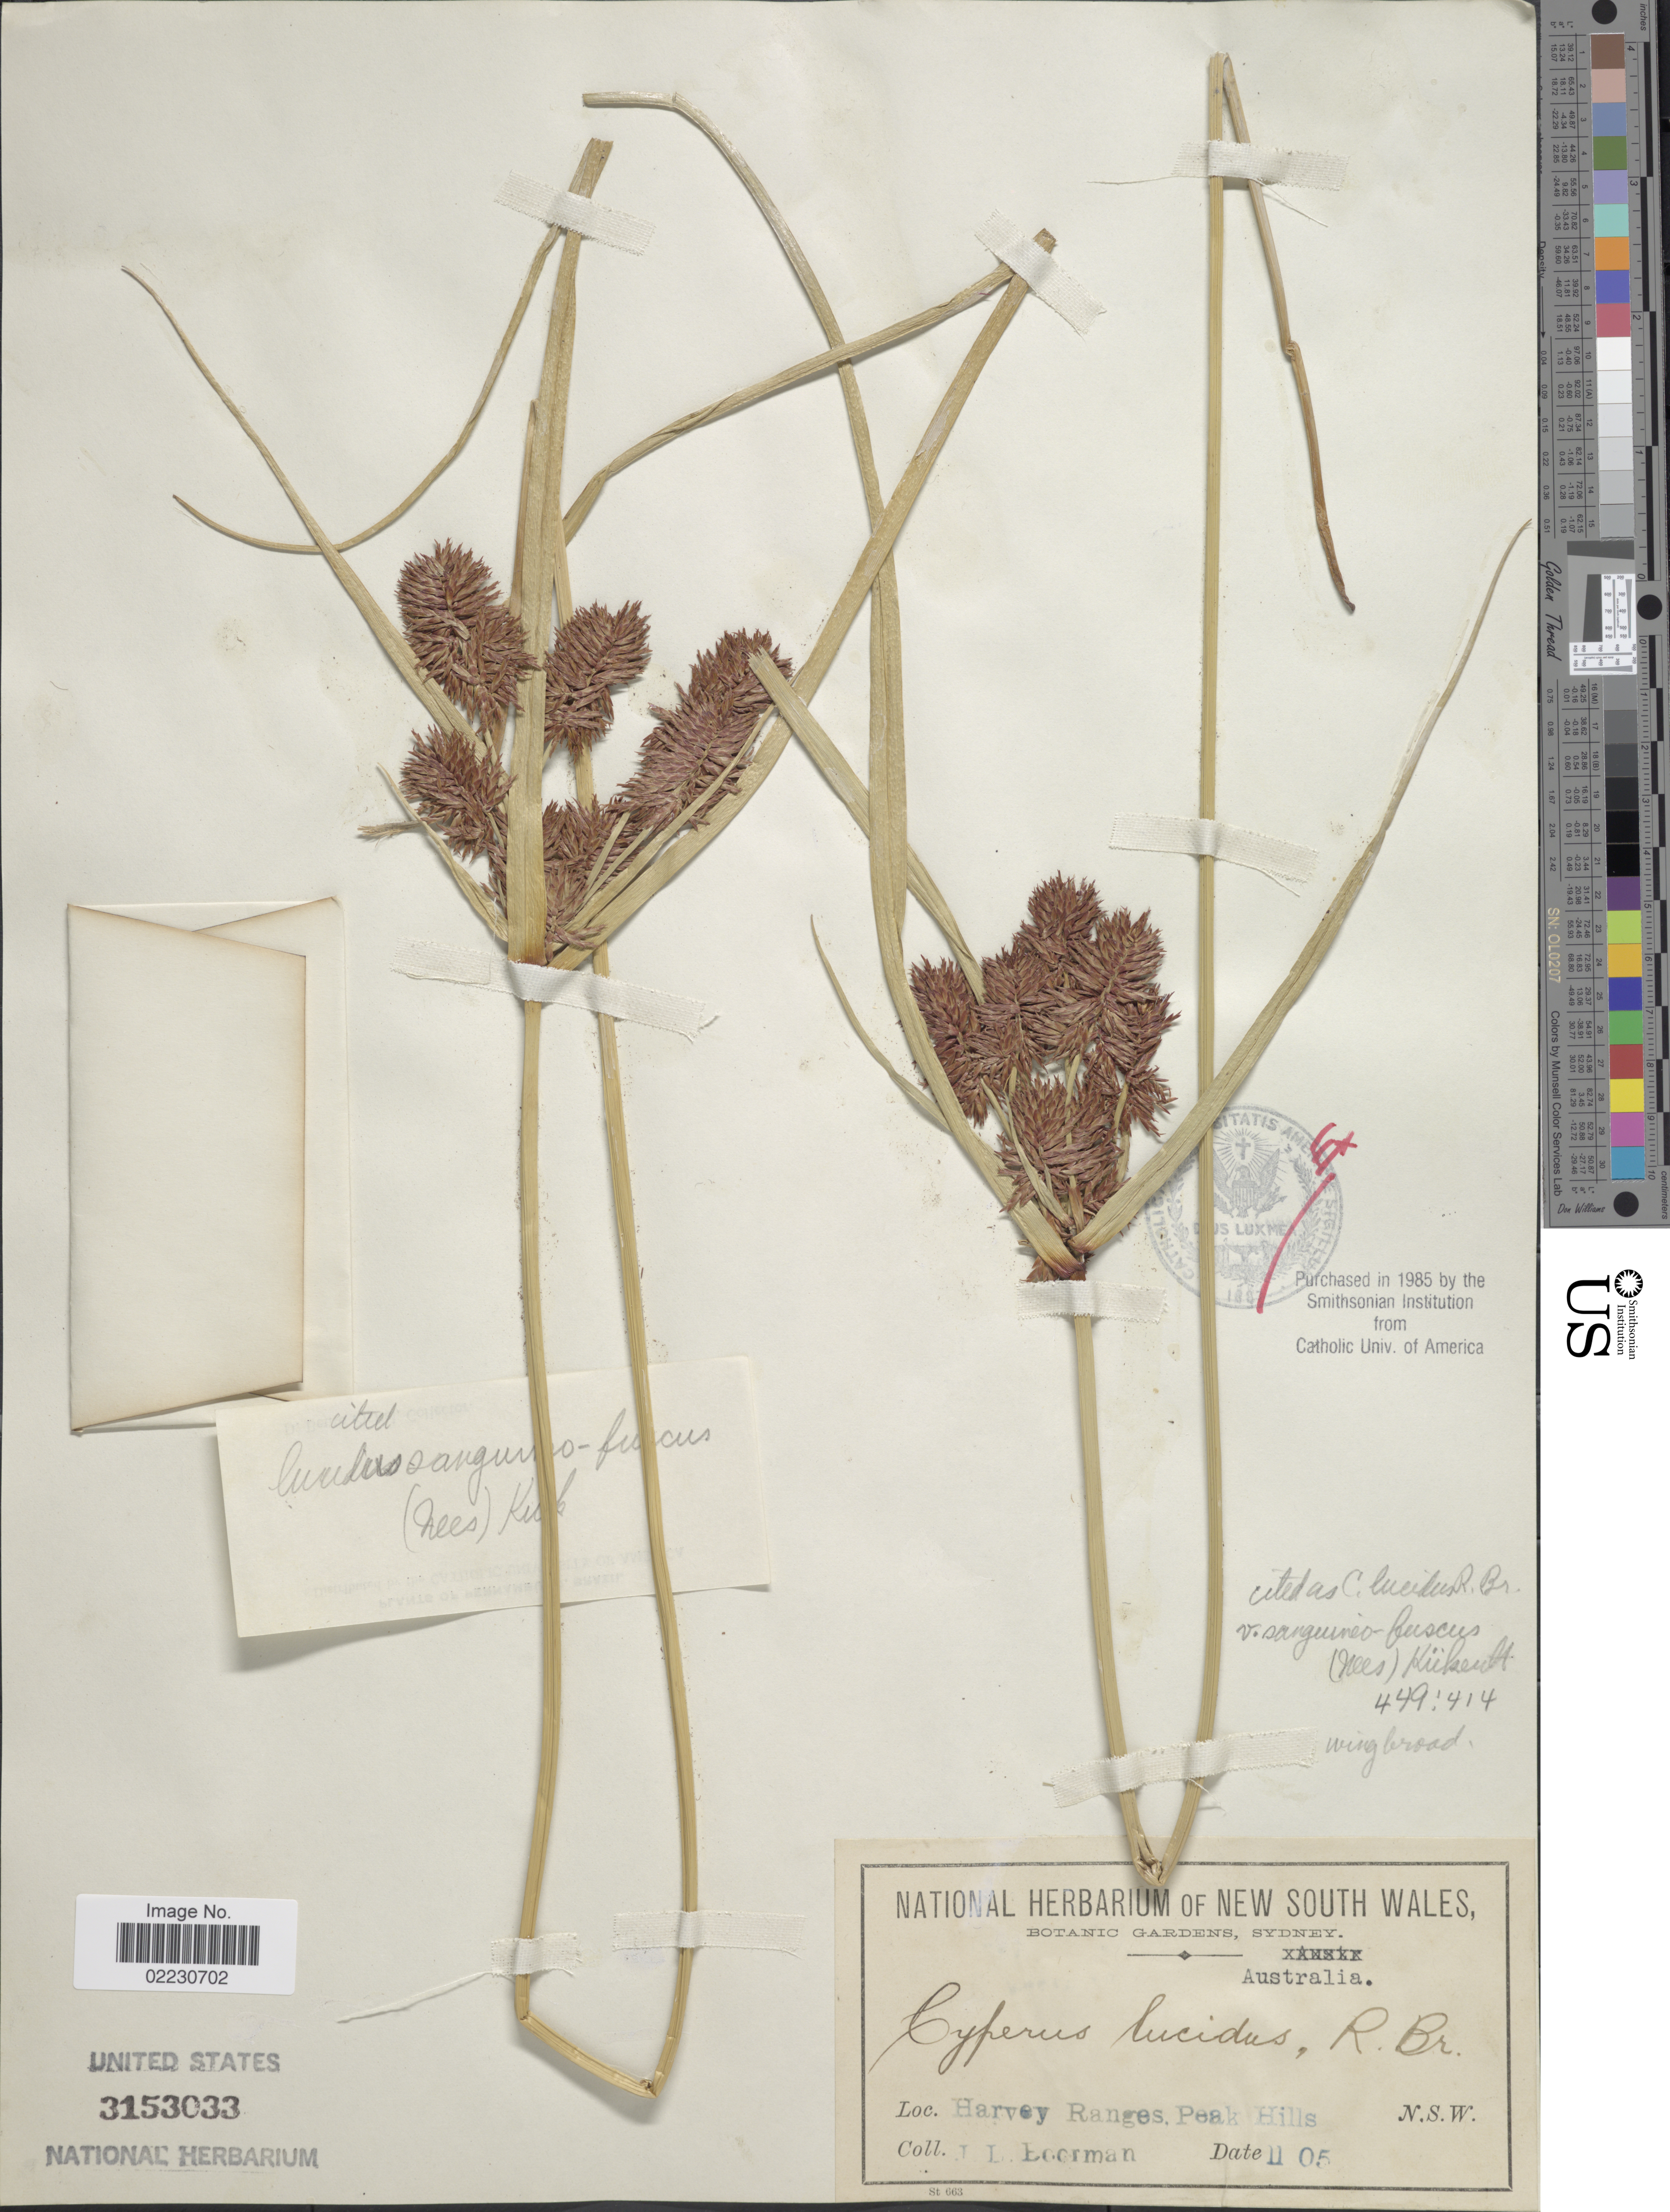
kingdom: Plantae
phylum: Tracheophyta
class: Liliopsida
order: Poales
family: Cyperaceae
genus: Cyperus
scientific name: Cyperus lucidus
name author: R. Br.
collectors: J. Boorman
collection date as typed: Transcribed d/m/y: /11/5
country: Australia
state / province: New South Wales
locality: Harvey Ranges, Peak Hills N.S.W.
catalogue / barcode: US 3153033